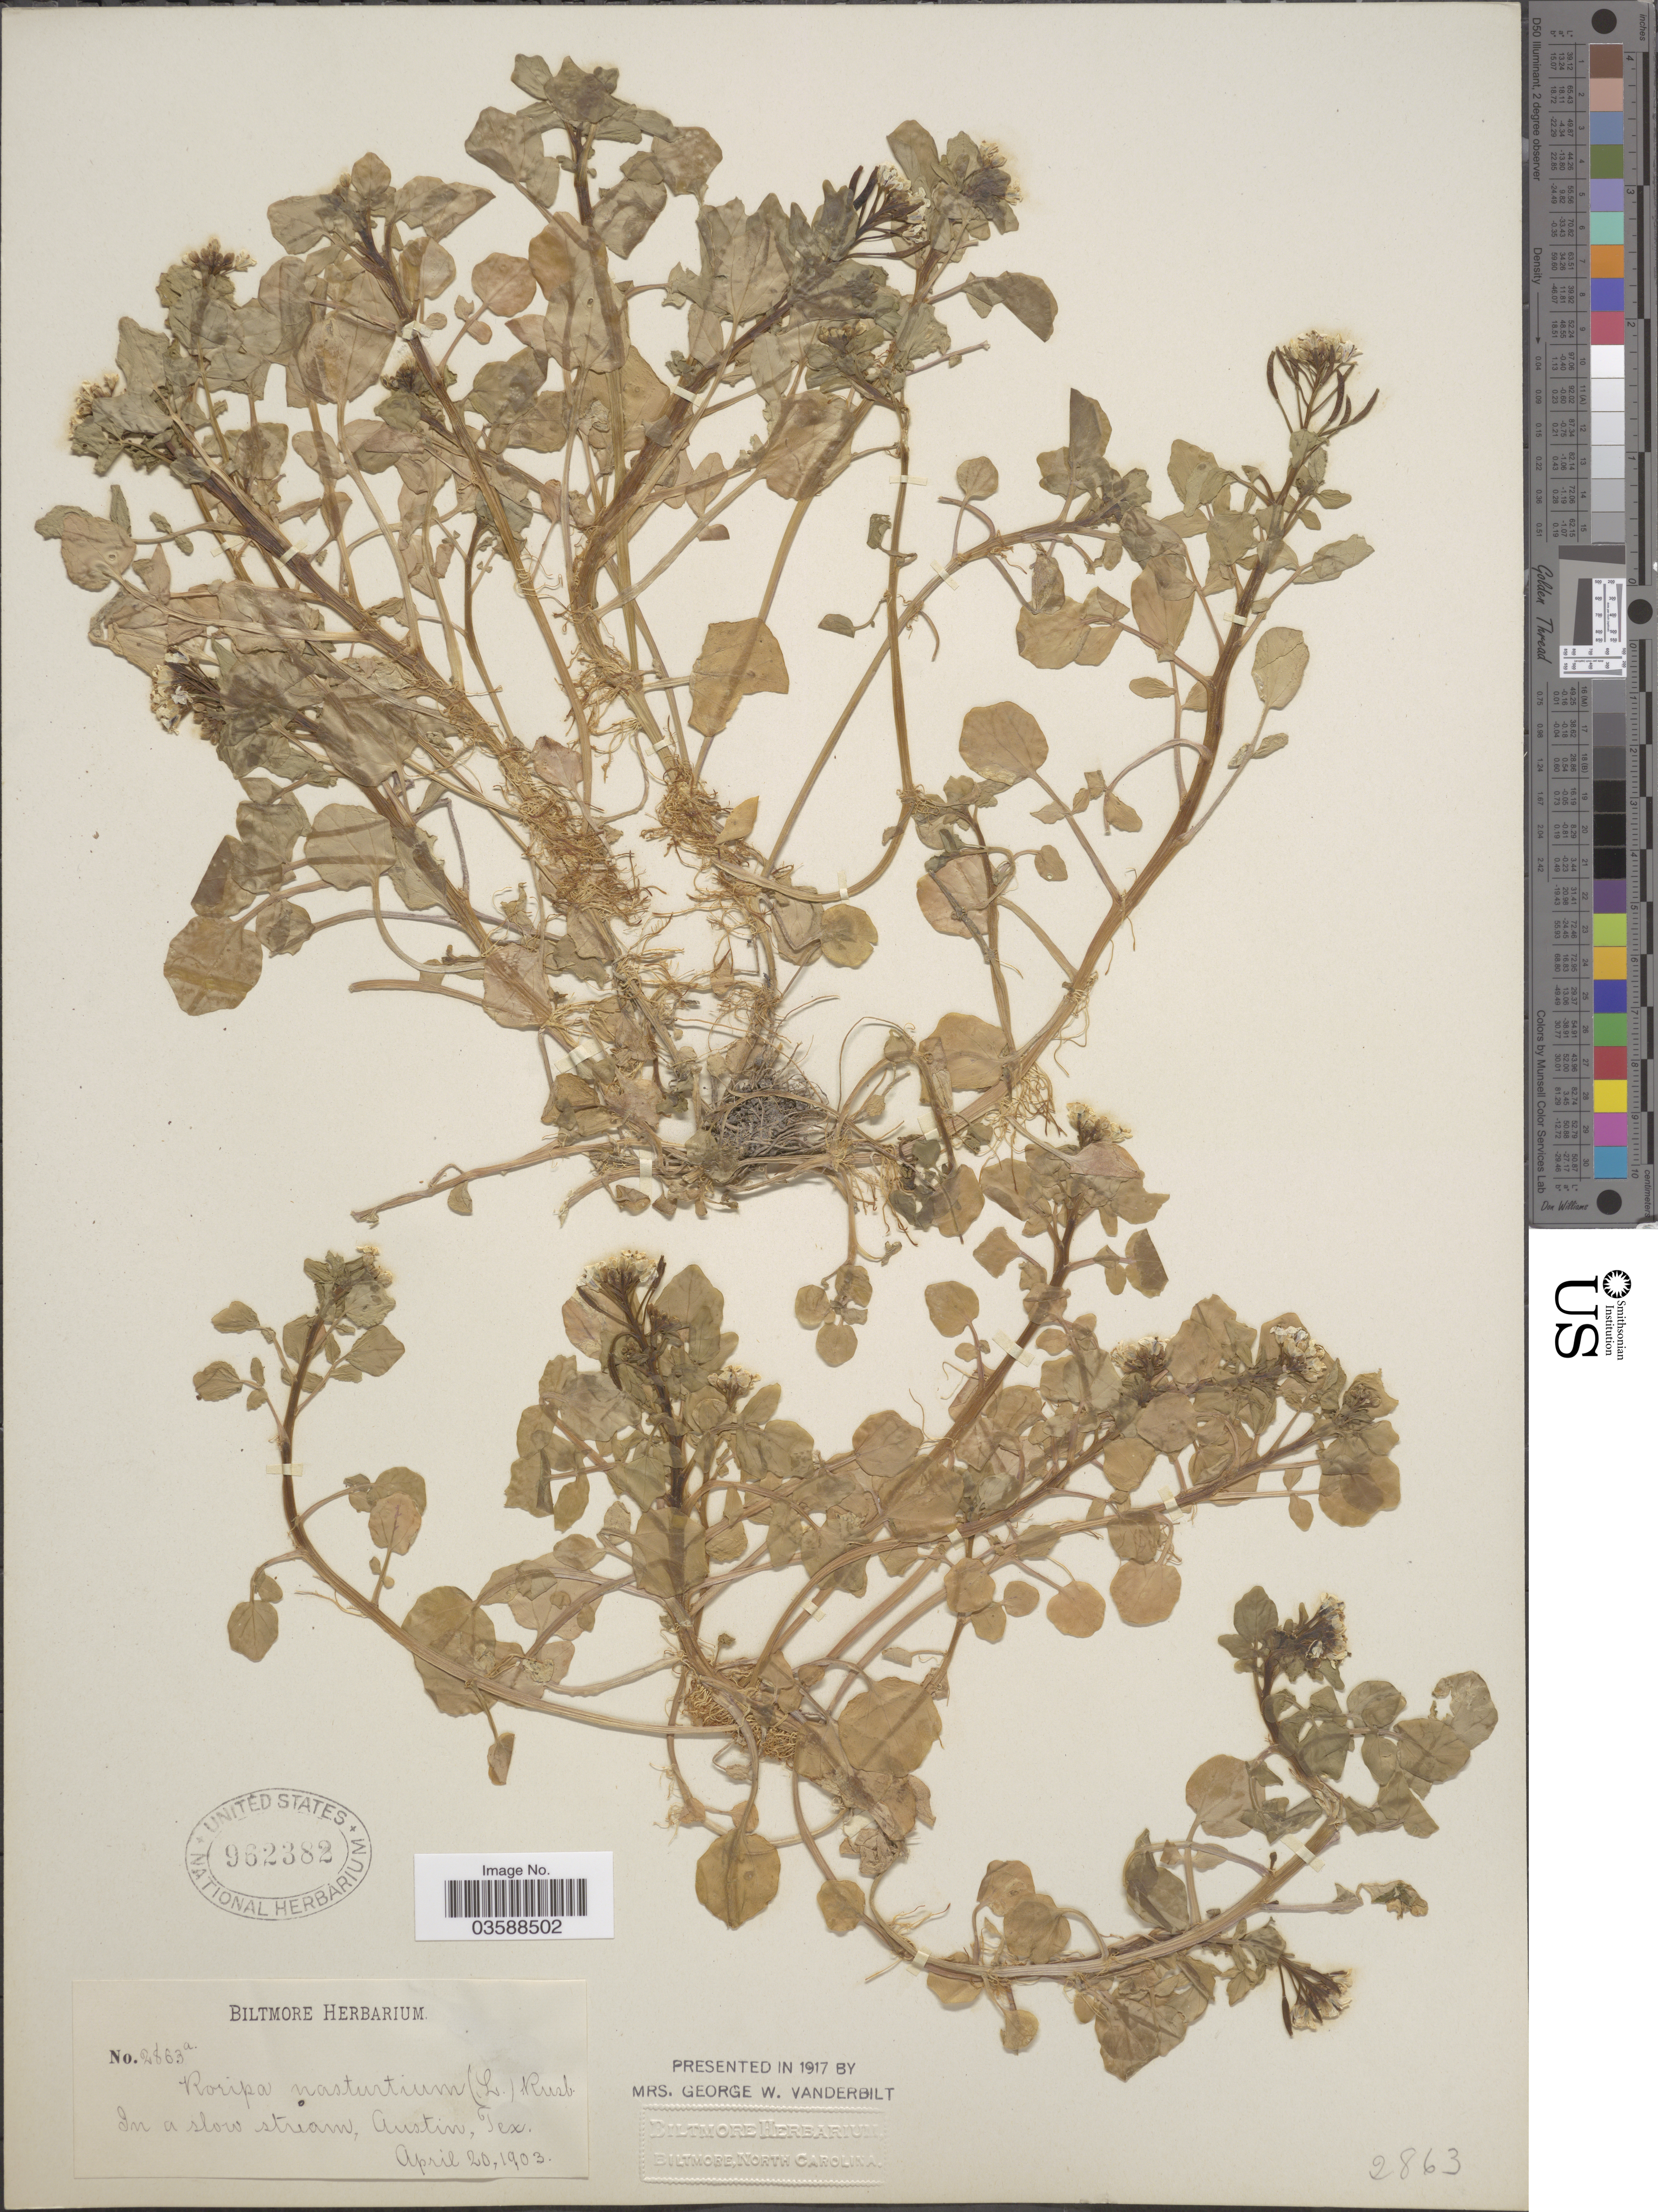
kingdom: Plantae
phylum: Tracheophyta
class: Magnoliopsida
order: Brassicales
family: Brassicaceae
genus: Nasturtium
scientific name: Nasturtium officinale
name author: R. Br.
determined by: Strong, M. T., (US), Smithsonian Institution - National Museum of Natural History (UNITED STATES)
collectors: ex herb. Biltmore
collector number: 2863a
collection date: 1903-04-20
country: United States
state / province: Texas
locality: In a slow stream, Austin, Tex.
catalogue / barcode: US 962382